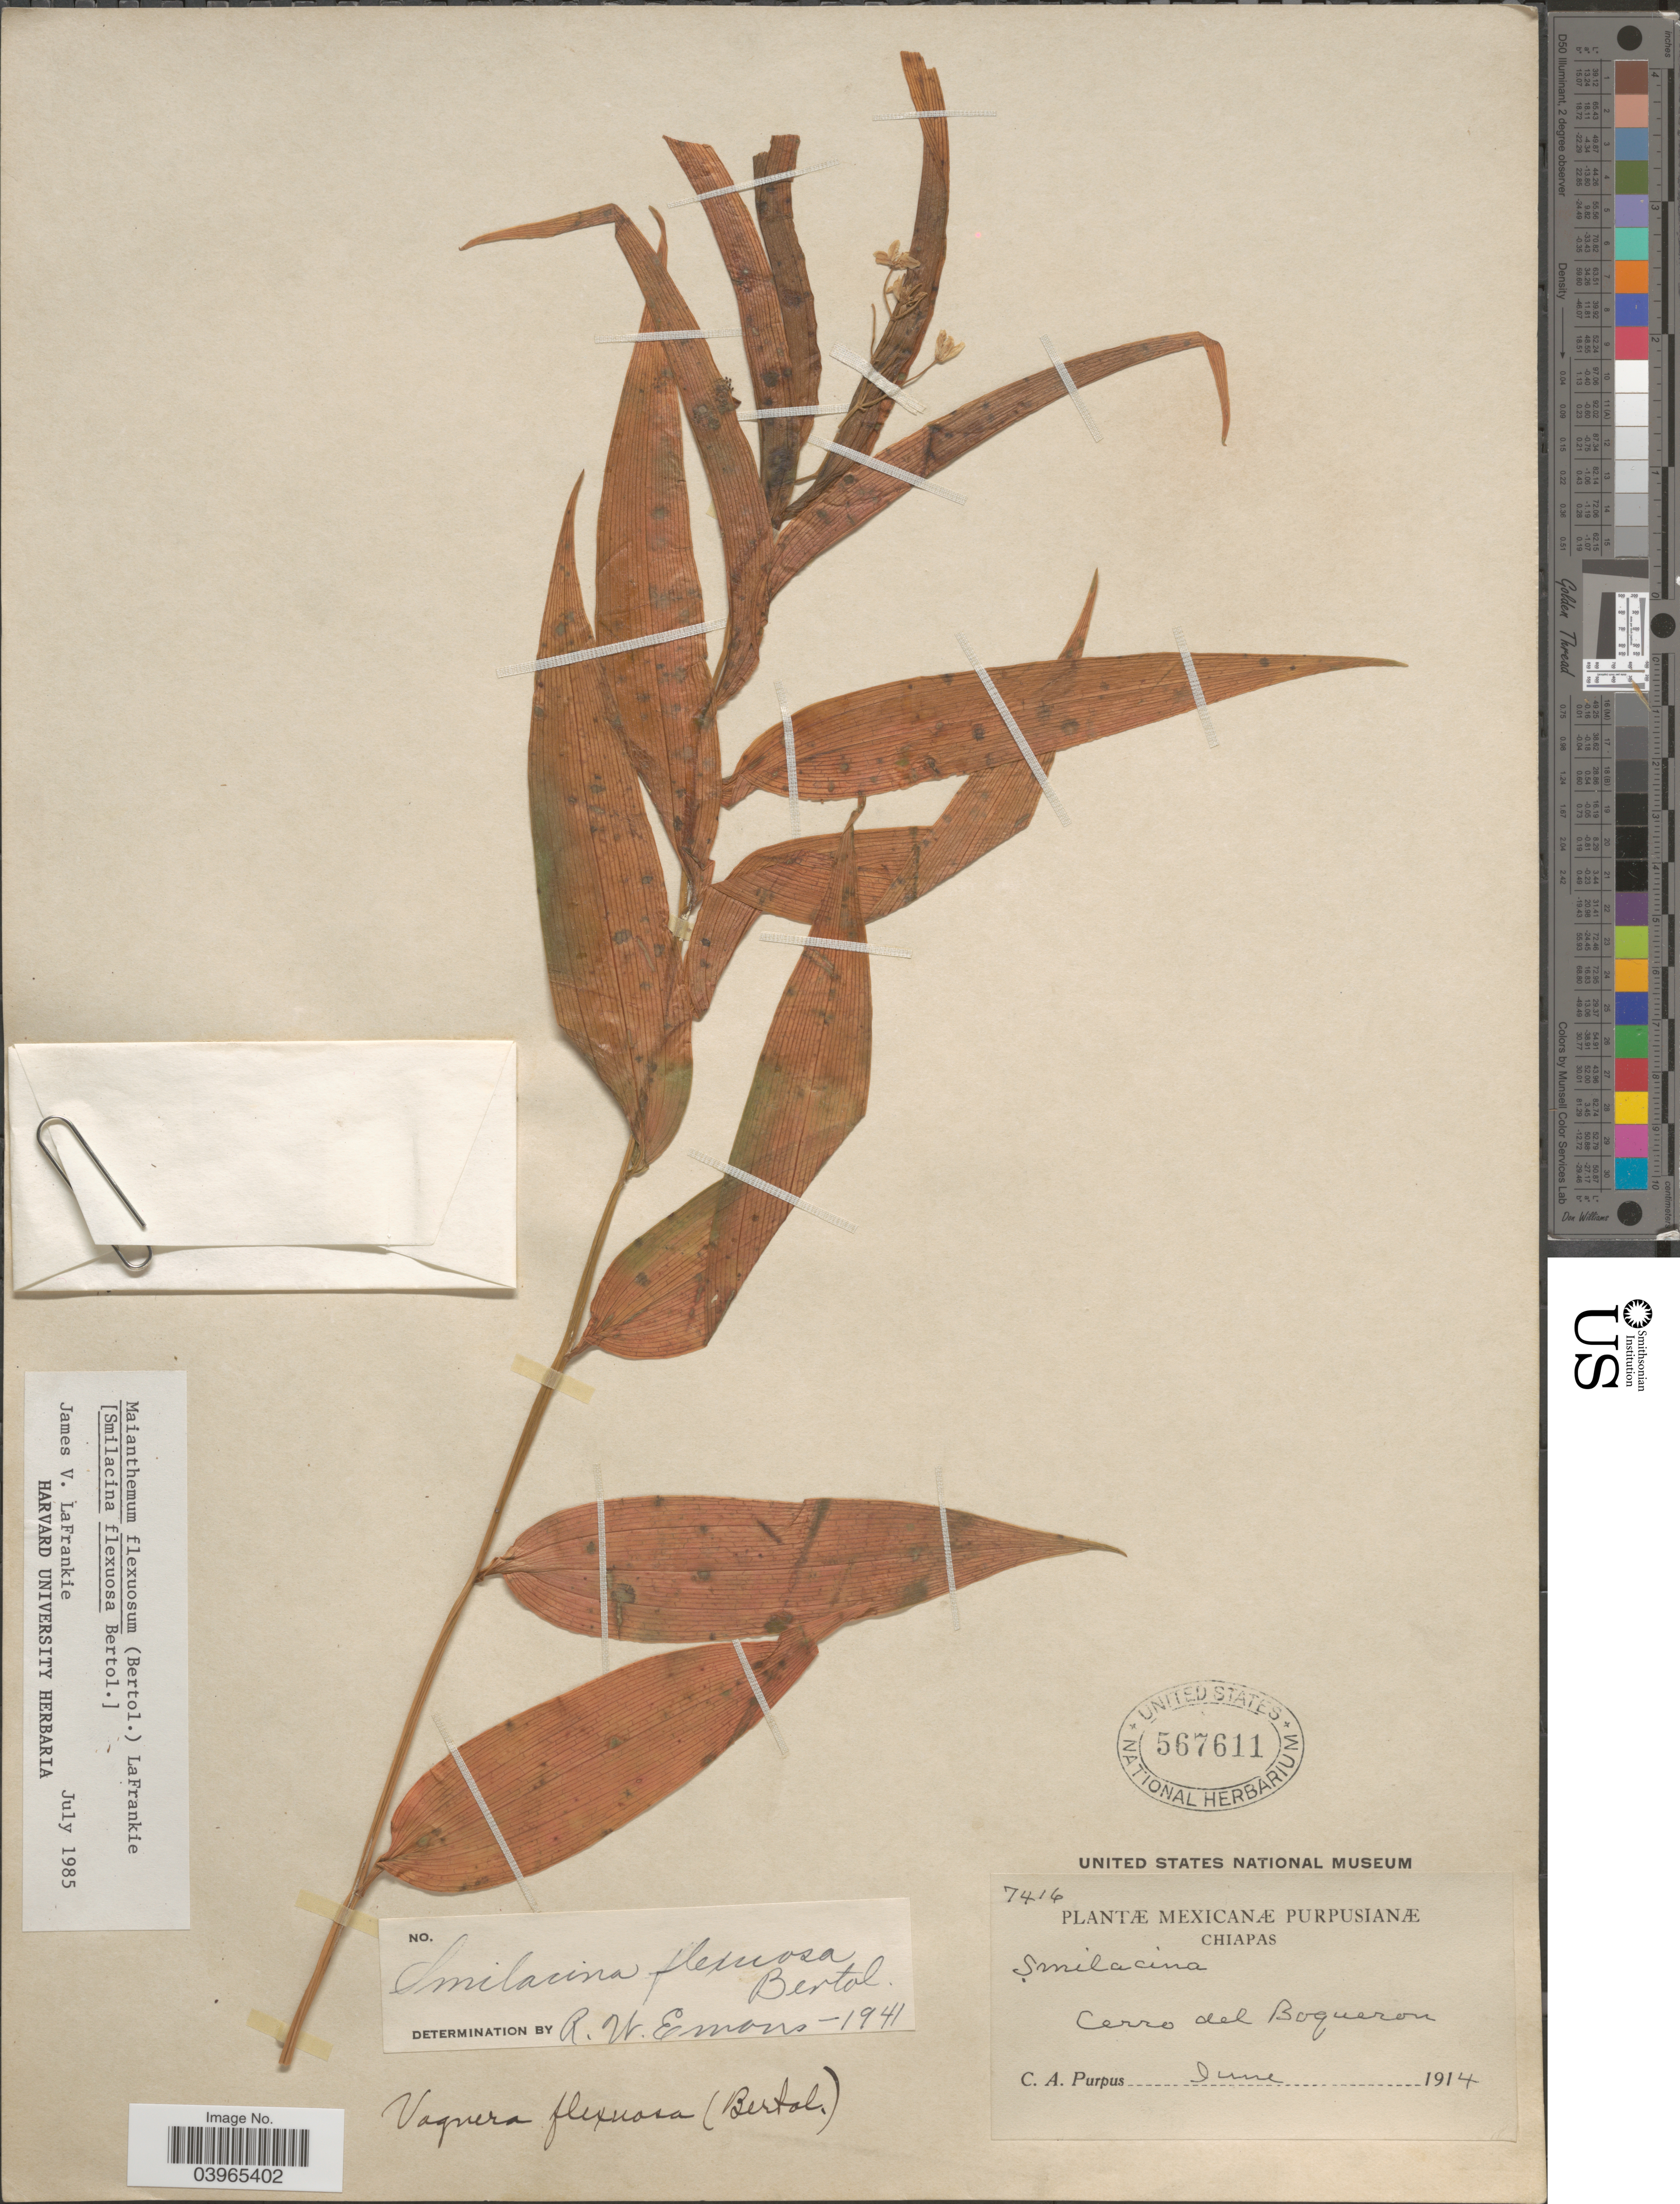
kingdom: Plantae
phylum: Tracheophyta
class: Liliopsida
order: Asparagales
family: Asparagaceae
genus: Maianthemum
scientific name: Maianthemum flexuosum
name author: (Bertol.) LaFrankie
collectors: C. A. Purpus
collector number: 7416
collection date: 1914-06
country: Mexico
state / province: Chiapas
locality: Cerro del Boqueron.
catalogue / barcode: US 567611